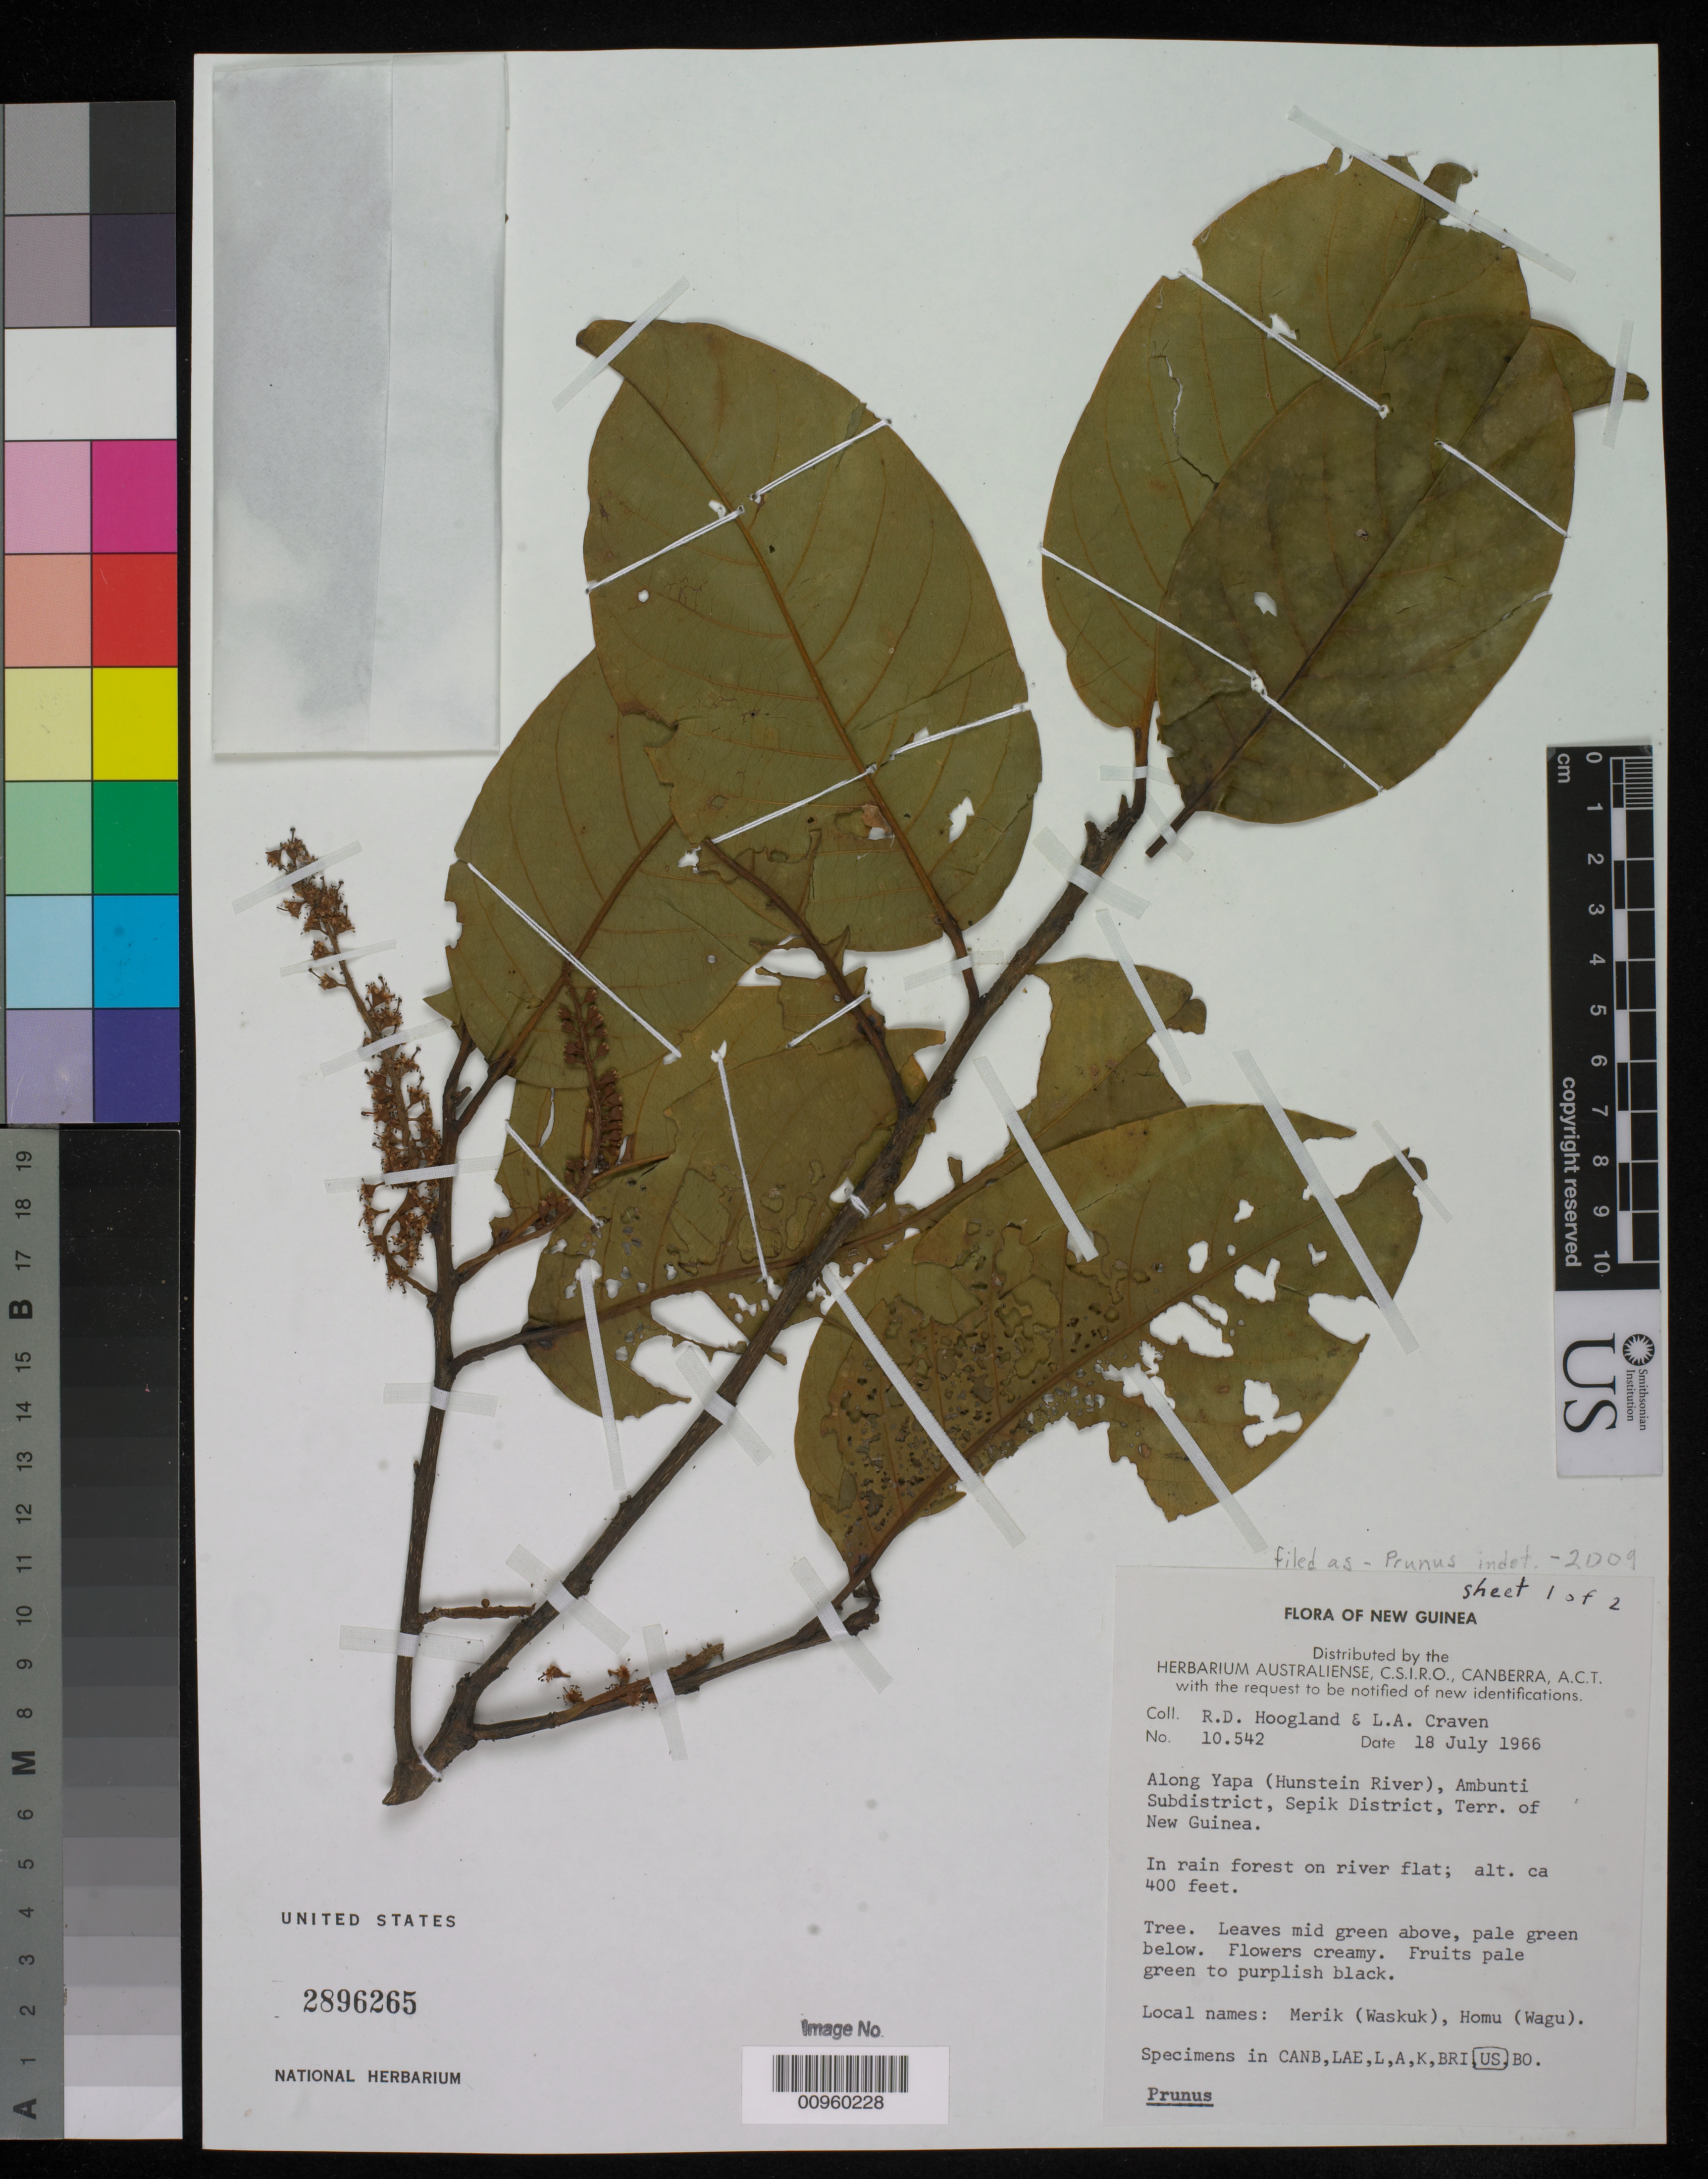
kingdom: Plantae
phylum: Tracheophyta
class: Magnoliopsida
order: Rosales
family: Rosaceae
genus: Prunus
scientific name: Prunus sp.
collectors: R. D. Hoogland & L. A. Craven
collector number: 10542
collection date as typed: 18 Jul 1966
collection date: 1966-07-18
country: Papua New Guinea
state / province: East Sepik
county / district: Ambunti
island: New Guinea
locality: Along Yapa (Hunstein River), Ambunti subdist, Sepik district. In rain forest on river flat.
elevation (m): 122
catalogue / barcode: US 2896265